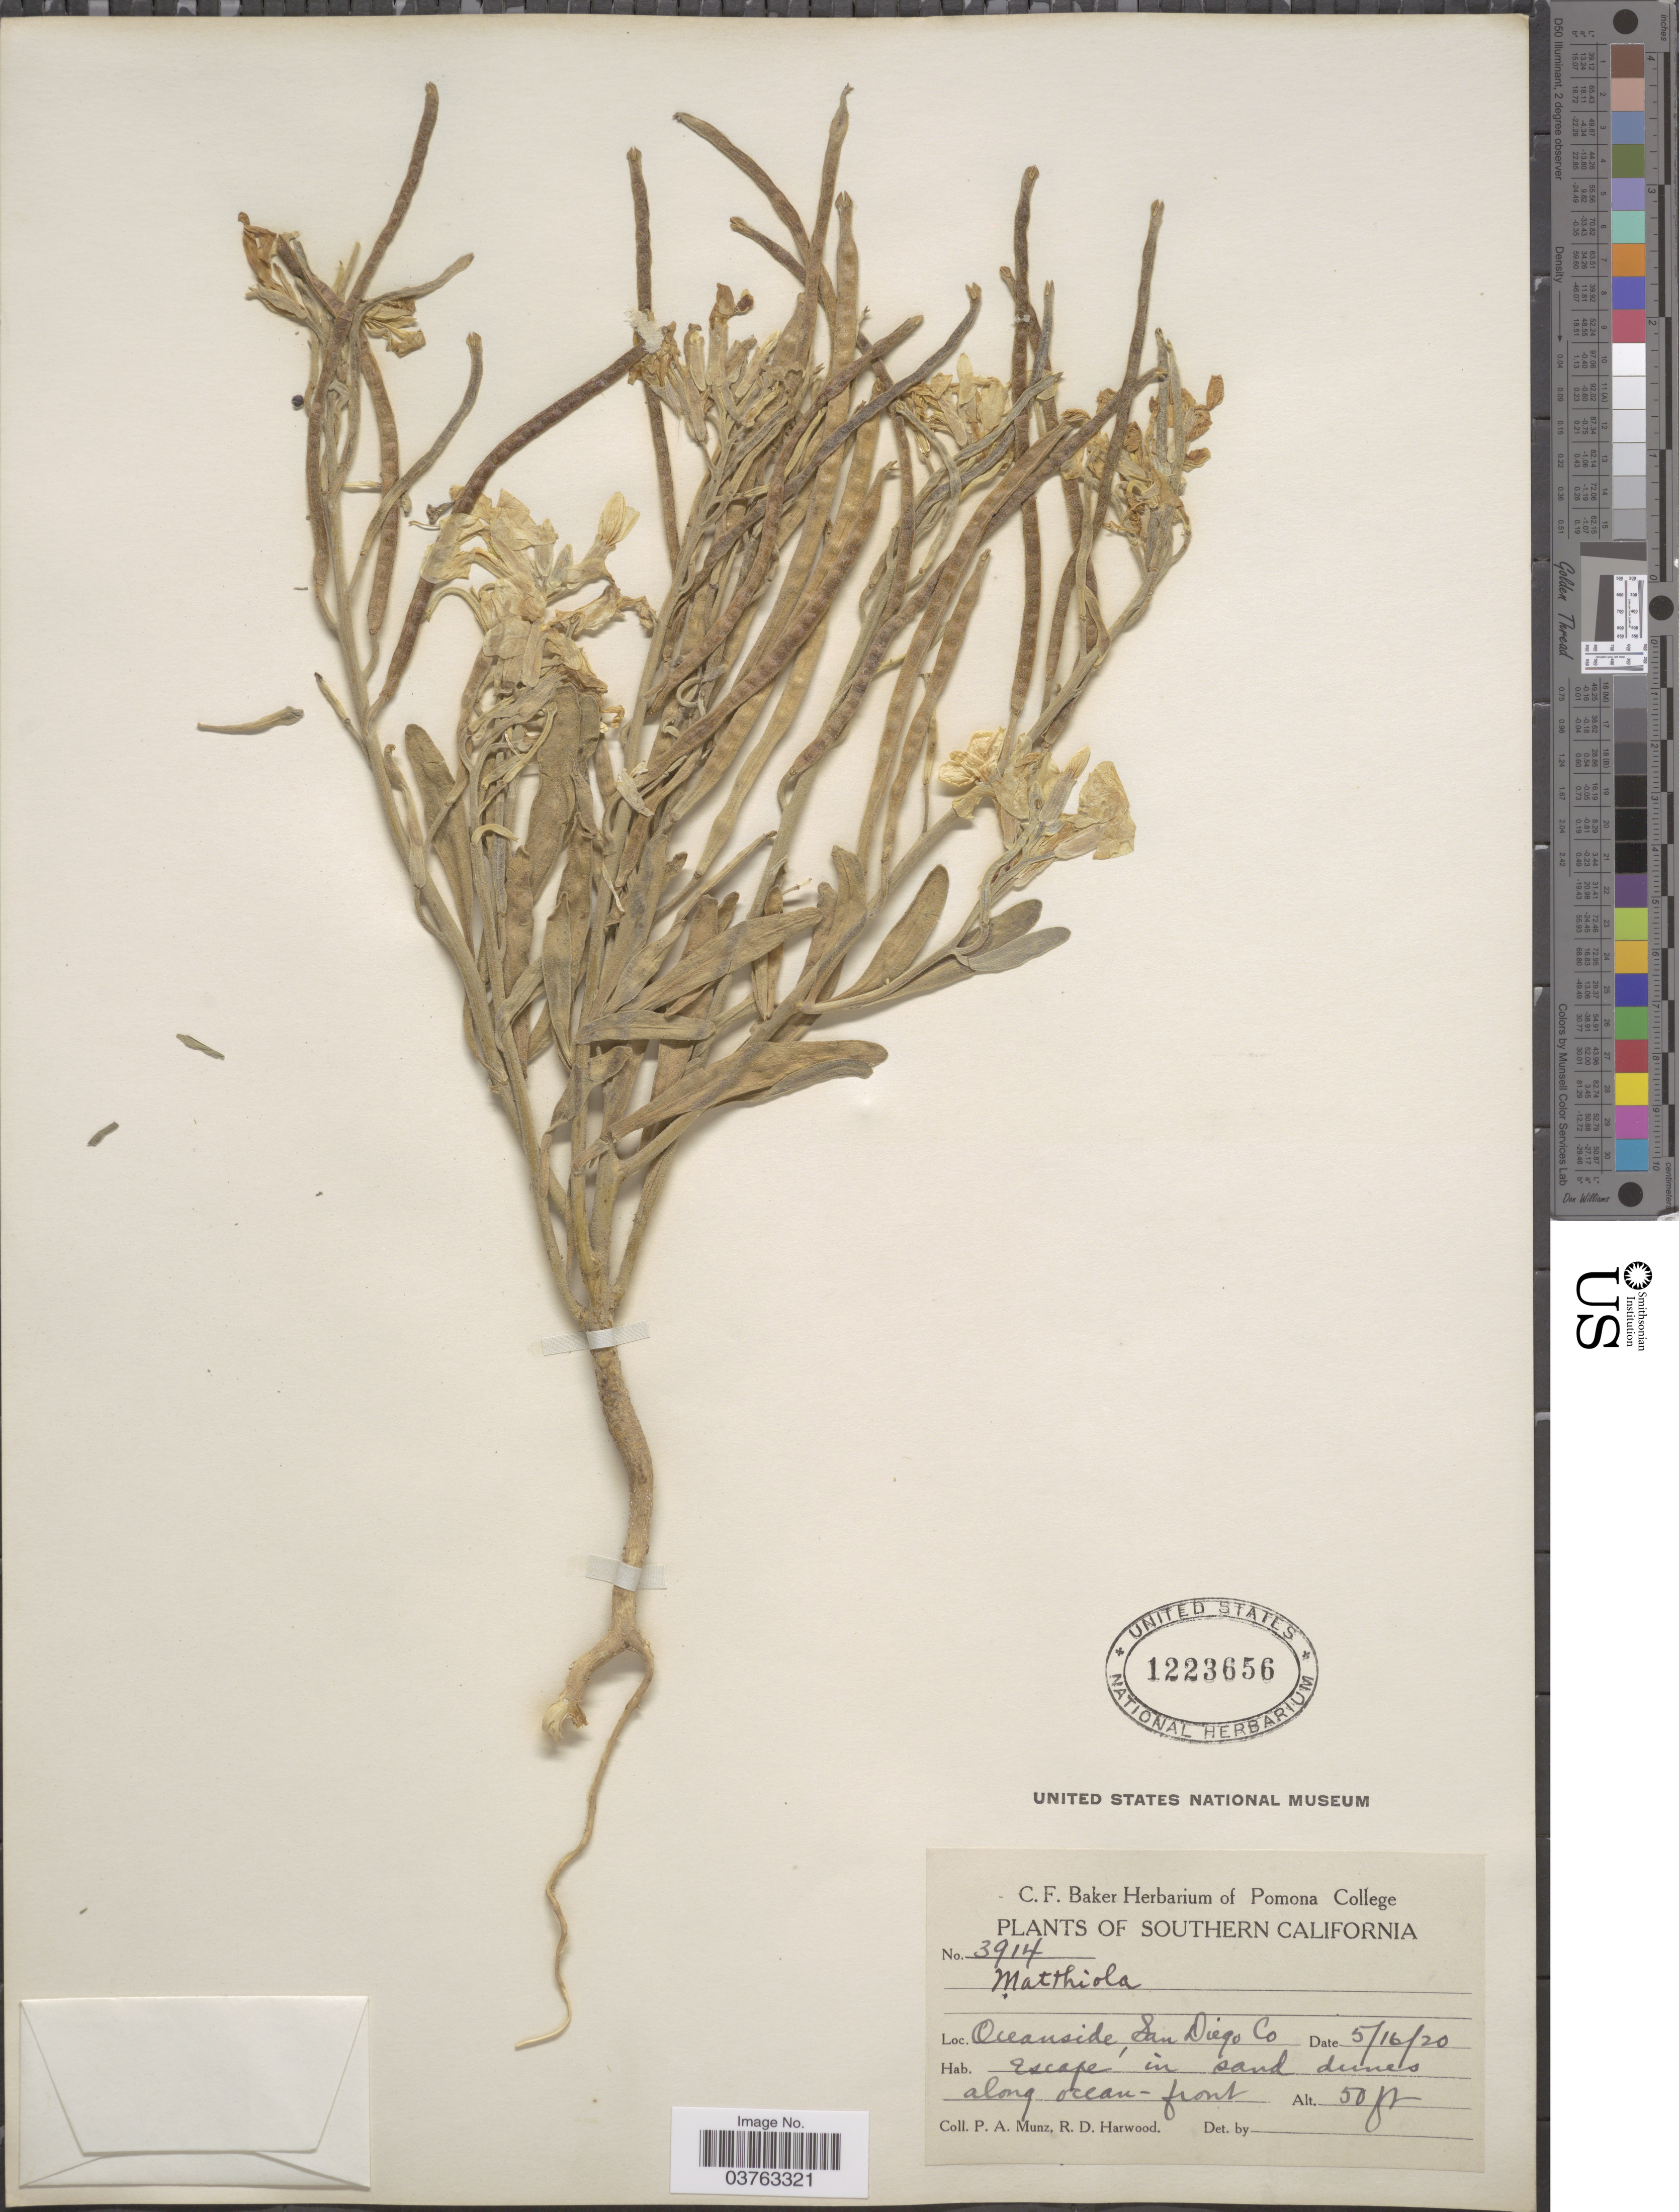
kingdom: Plantae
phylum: Tracheophyta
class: Magnoliopsida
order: Brassicales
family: Brassicaceae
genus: Matthiola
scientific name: Matthiola incana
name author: (L.) W.T. Aiton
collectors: P. A. Munz & R. Harwood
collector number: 3914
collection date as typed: Transcribed d/m/y: 16/5/20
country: United States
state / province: California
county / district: San Diego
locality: Southern California. Oceanside, San Diego Co.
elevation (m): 15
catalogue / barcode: US 1223656